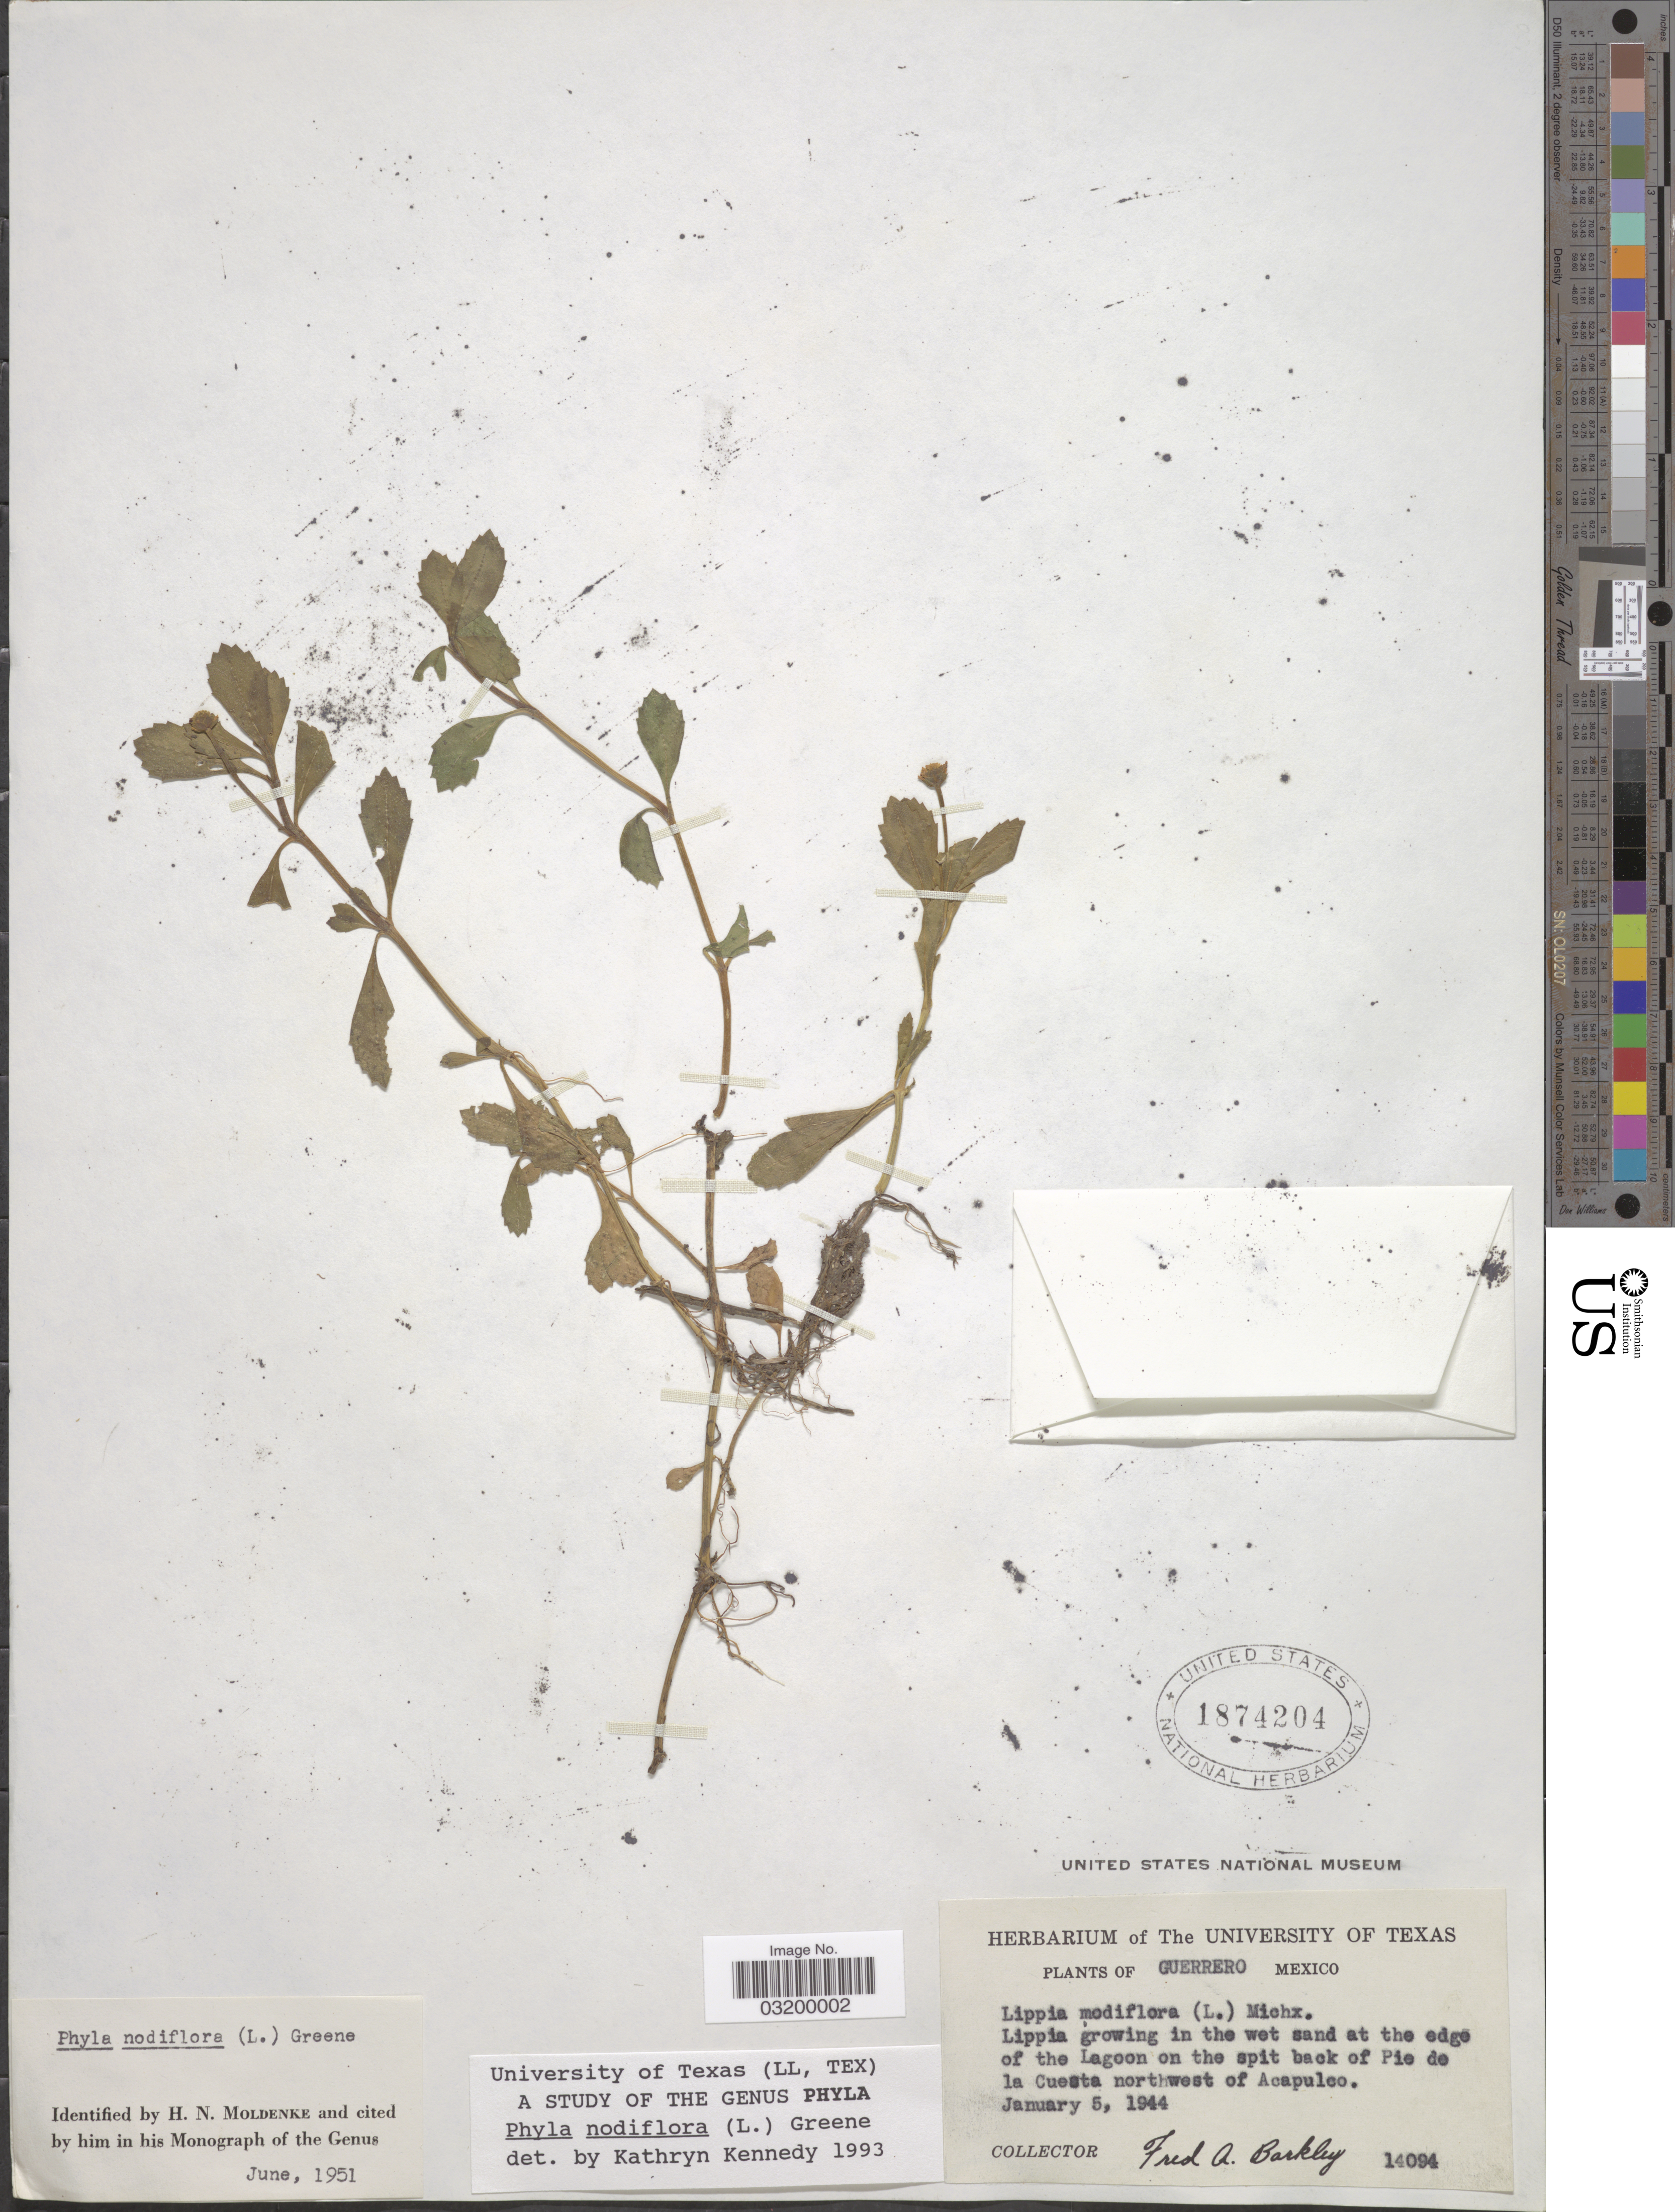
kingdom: Plantae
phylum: Tracheophyta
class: Magnoliopsida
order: Lamiales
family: Verbenaceae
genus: Phyla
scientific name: Phyla nodiflora var. nodiflora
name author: (L.) Greene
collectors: F. A. Barkley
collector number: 14094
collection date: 1944-01-05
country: Mexico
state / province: Guerrero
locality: At the edge of the Lagoon on the spit back of Pie de la Cuesta northwest of Acapulco.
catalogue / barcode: US 1874204